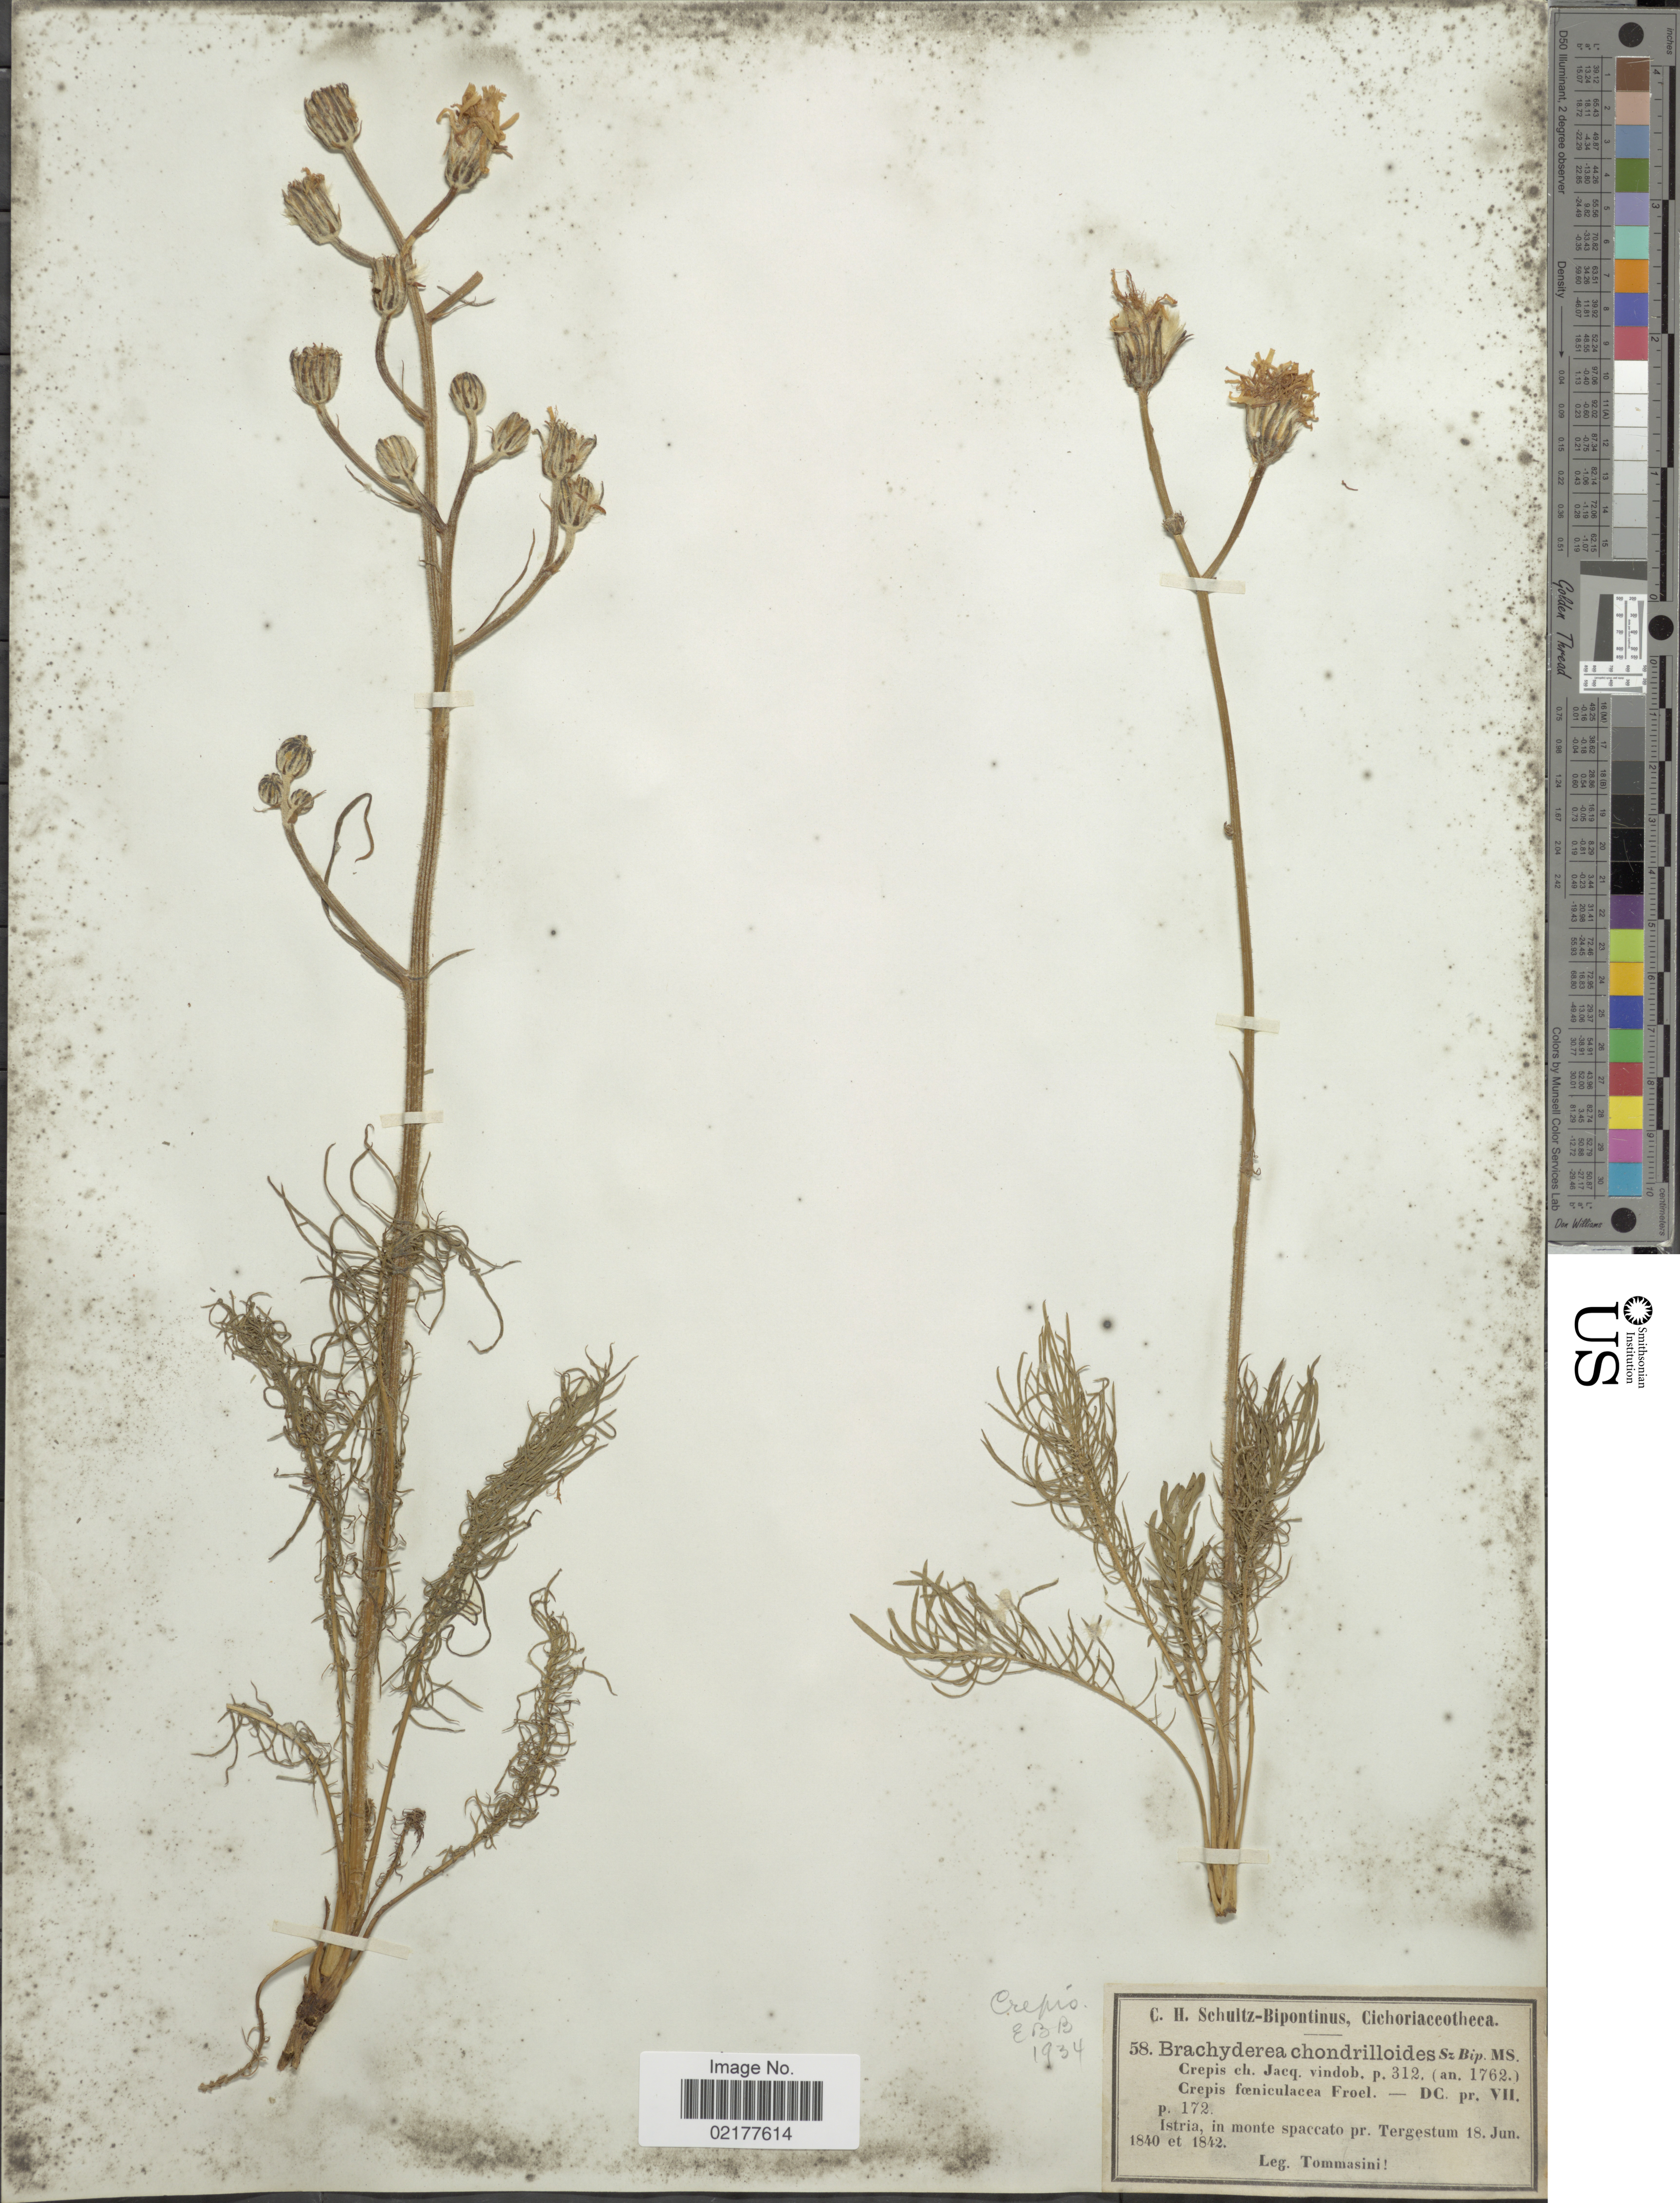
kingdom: Plantae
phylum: Tracheophyta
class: Magnoliopsida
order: Asterales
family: Asteraceae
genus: Crepis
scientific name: Crepis chondrilloides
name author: Jacq.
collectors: M. Tommasini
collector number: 58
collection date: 1840-06-18/1842-06-18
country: Croatia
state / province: Istria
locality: In monte spaccato pr. Tergestum